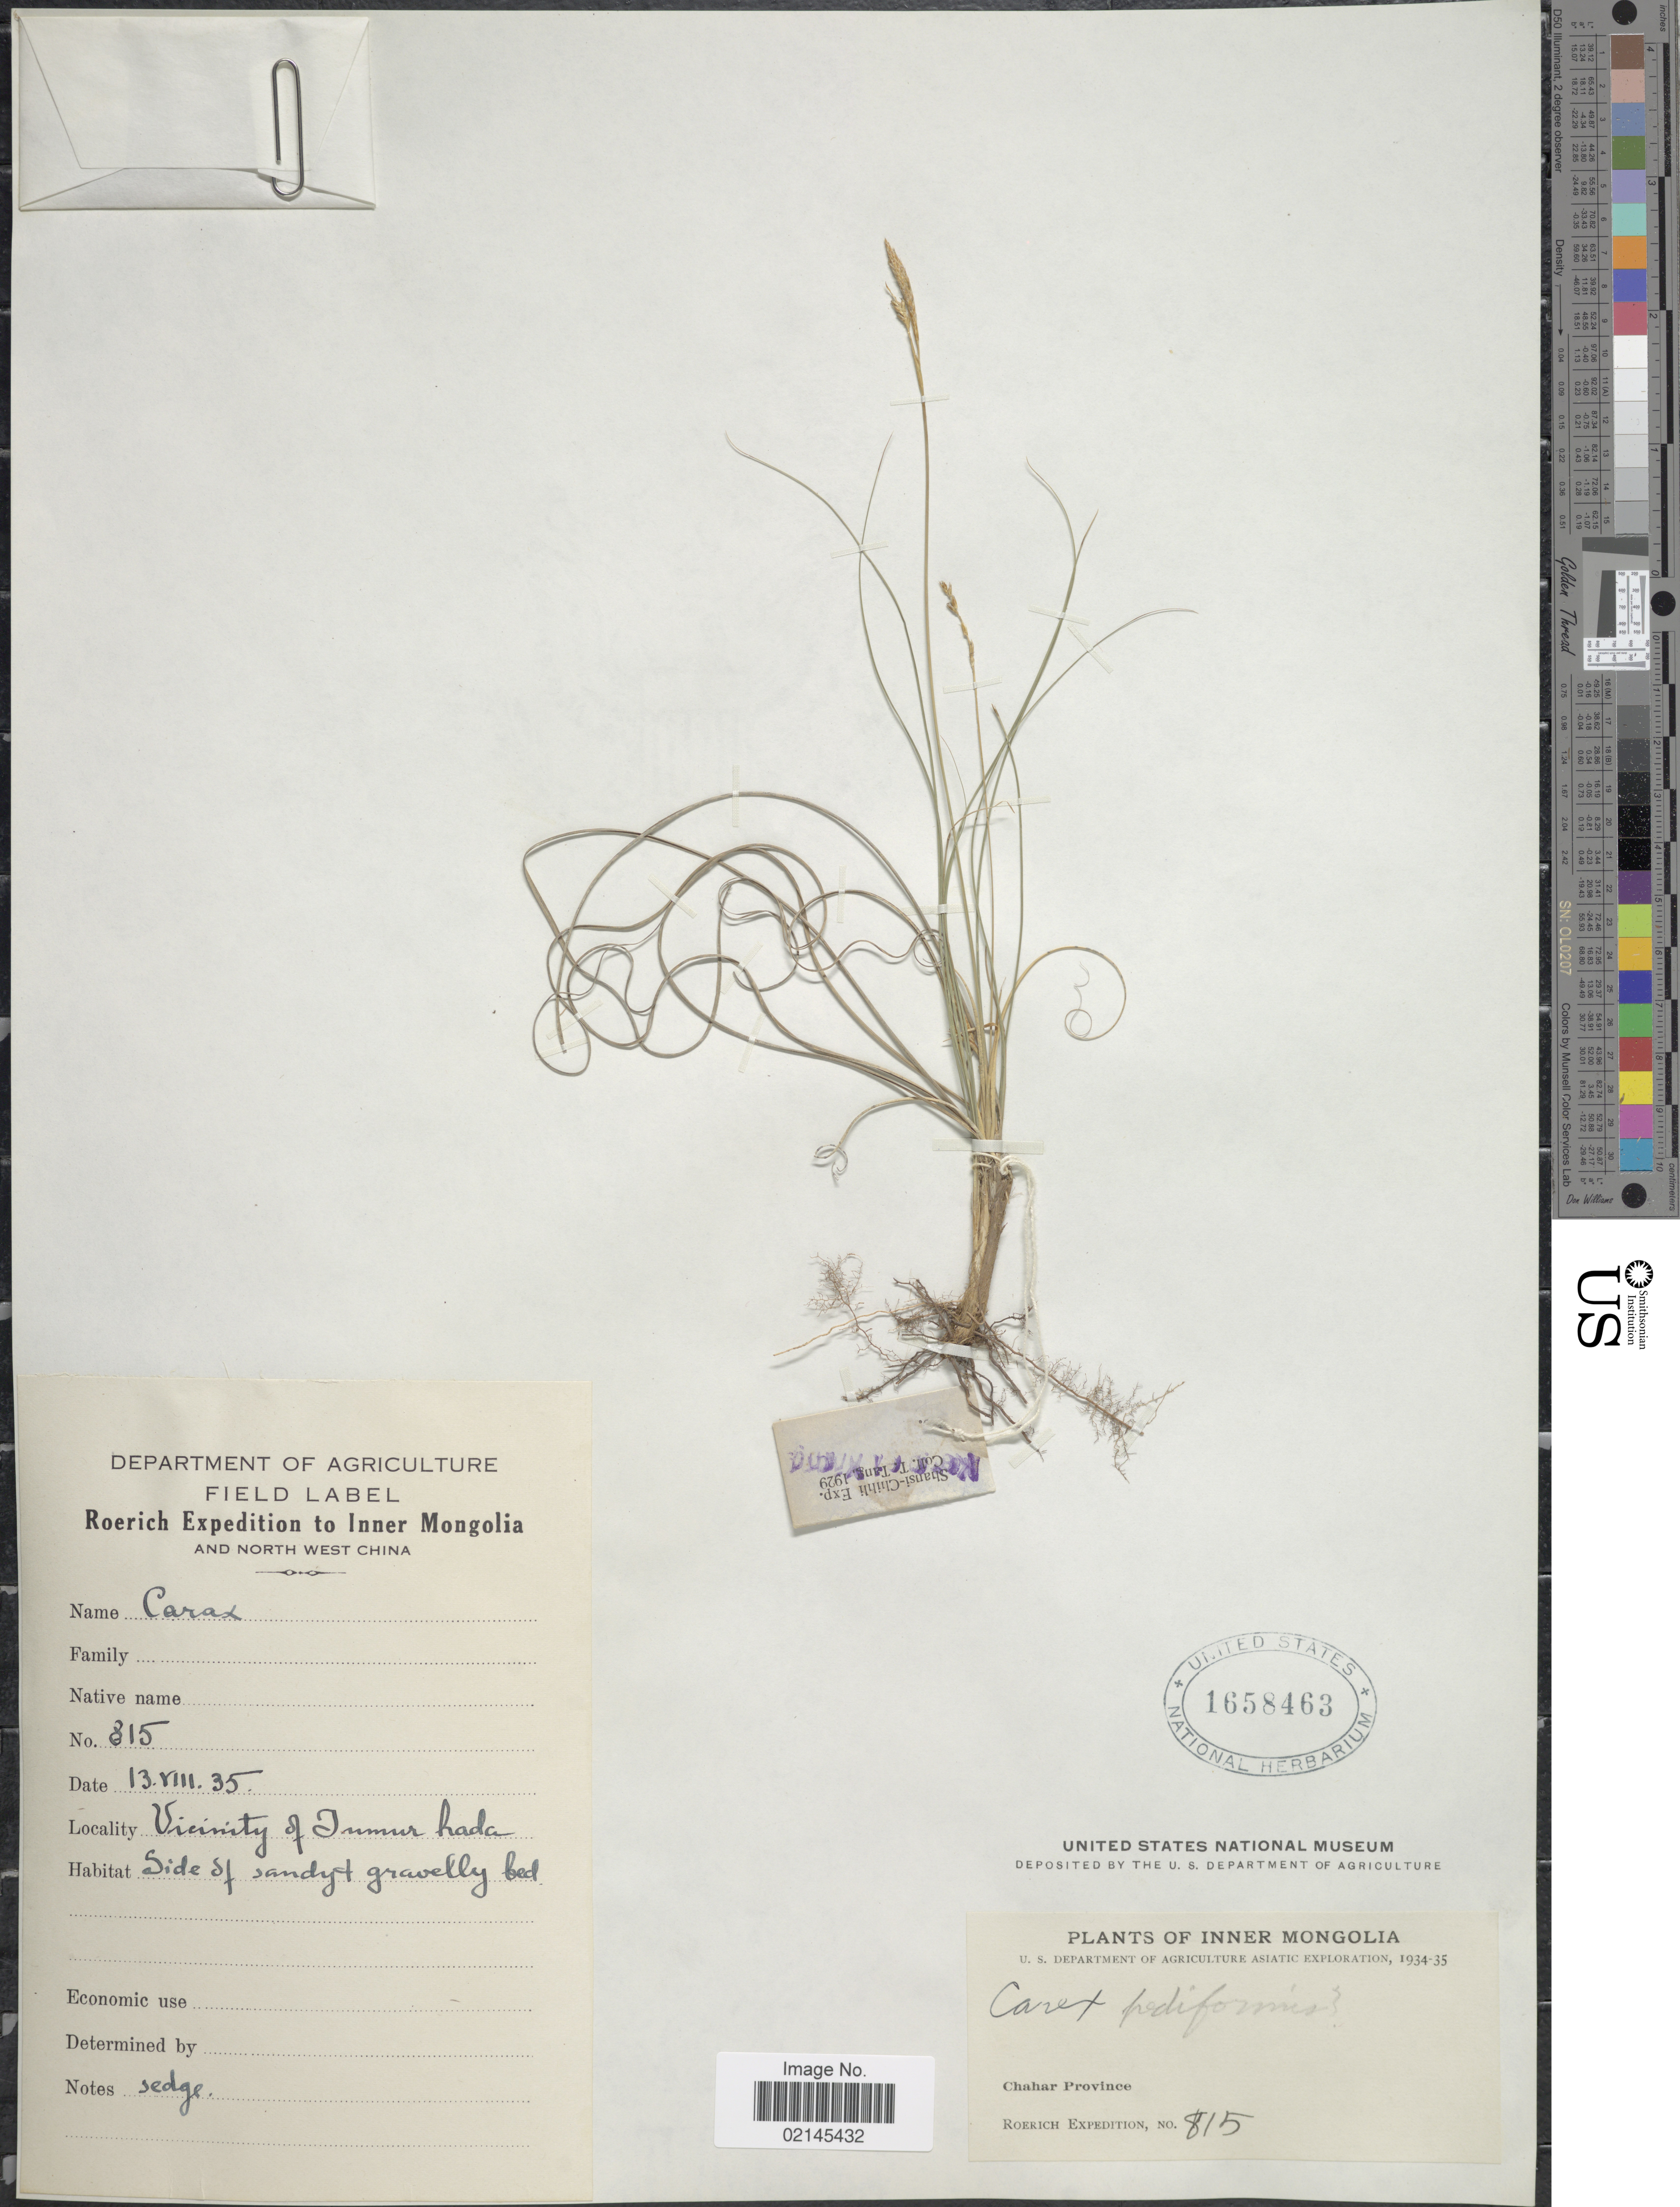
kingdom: Plantae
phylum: Tracheophyta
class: Liliopsida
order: Poales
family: Cyperaceae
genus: Carex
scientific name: Carex pediformis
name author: C.A. Mey.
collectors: Roerich Expedition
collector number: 815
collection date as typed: Transcribed d/m/y: 13/8/35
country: China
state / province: Nei Monggol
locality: Chahar Province, North west China, Vicinity of Iumur hada, Inner Mongolia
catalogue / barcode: US 1658463